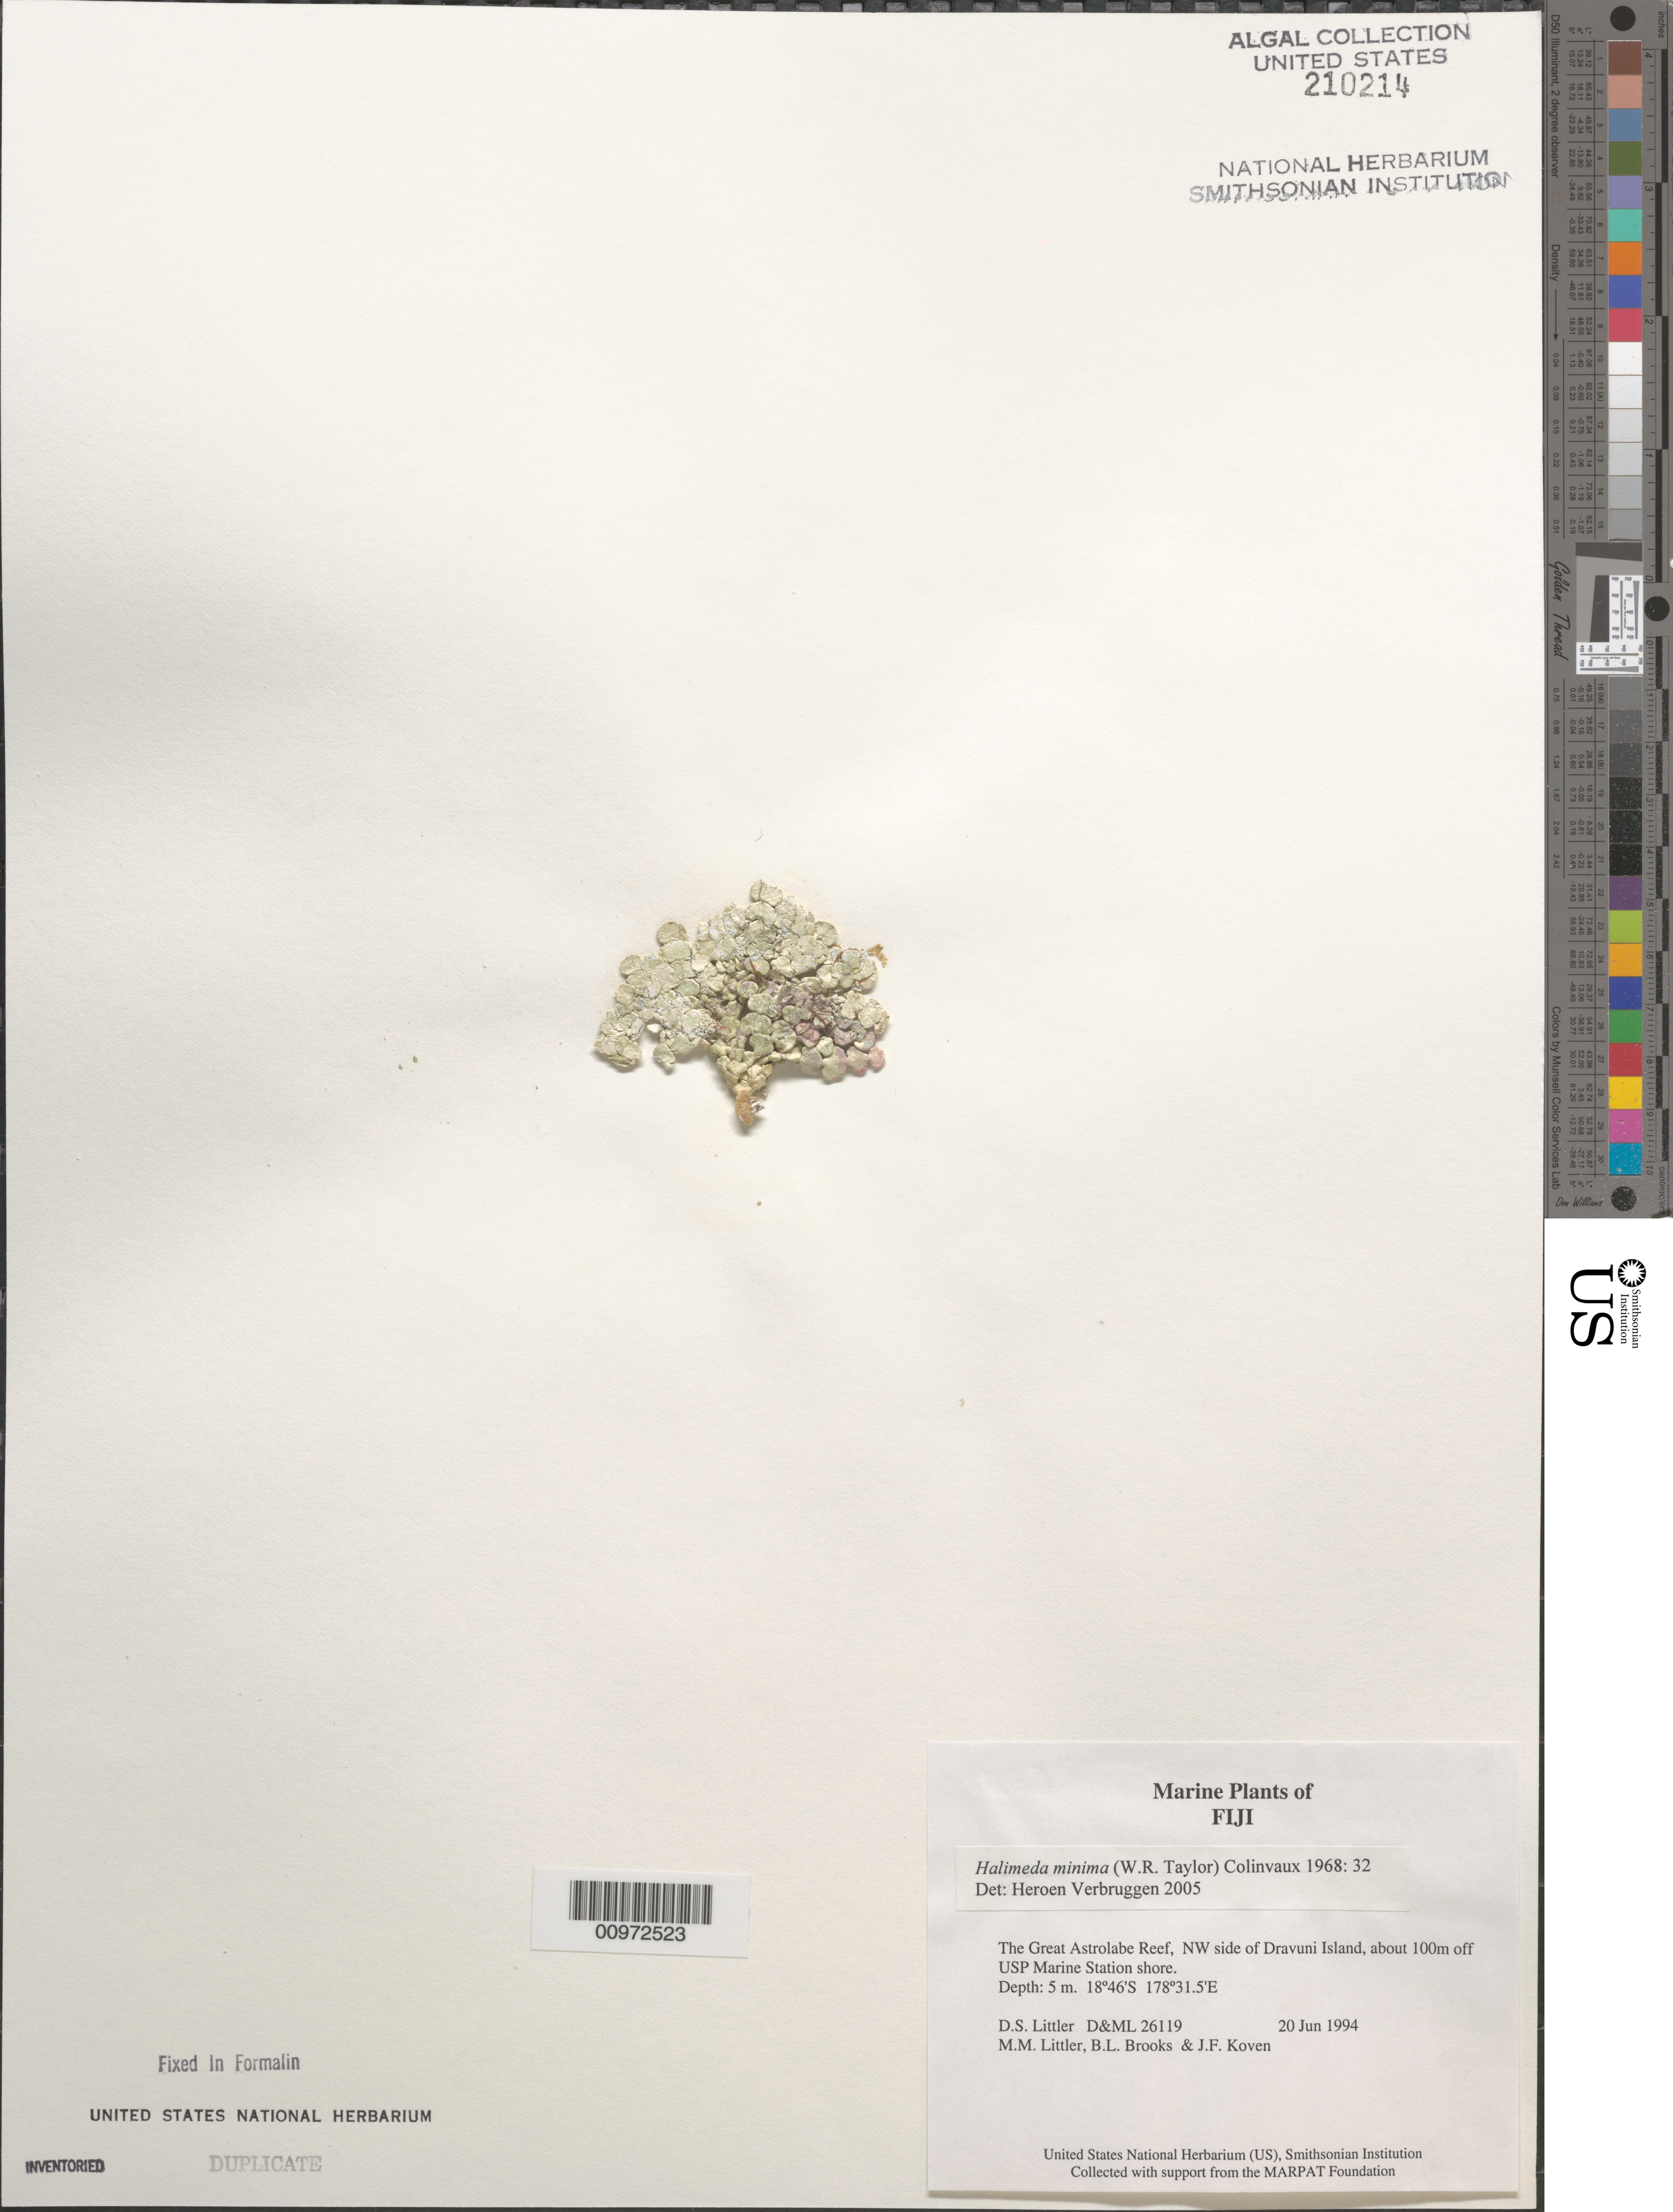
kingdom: Plantae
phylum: Chlorophyta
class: Ulvophyceae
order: Bryopsidales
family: Halimedaceae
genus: Halimeda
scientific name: Halimeda minima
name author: (W.R. Taylor) Hillis-Colinvaux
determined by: Verbruggen, H.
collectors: D. S. Littler, M. M. Littler, B. Brooks & J. Koven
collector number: D&ML 26119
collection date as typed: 20 Jun 1994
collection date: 1994-06-20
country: Fiji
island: Dravuni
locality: Great Astrolabe Reef, ca. 100 meters off USP Marine Station shore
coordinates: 18 46'S, 178 31.5'E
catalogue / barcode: US 210214